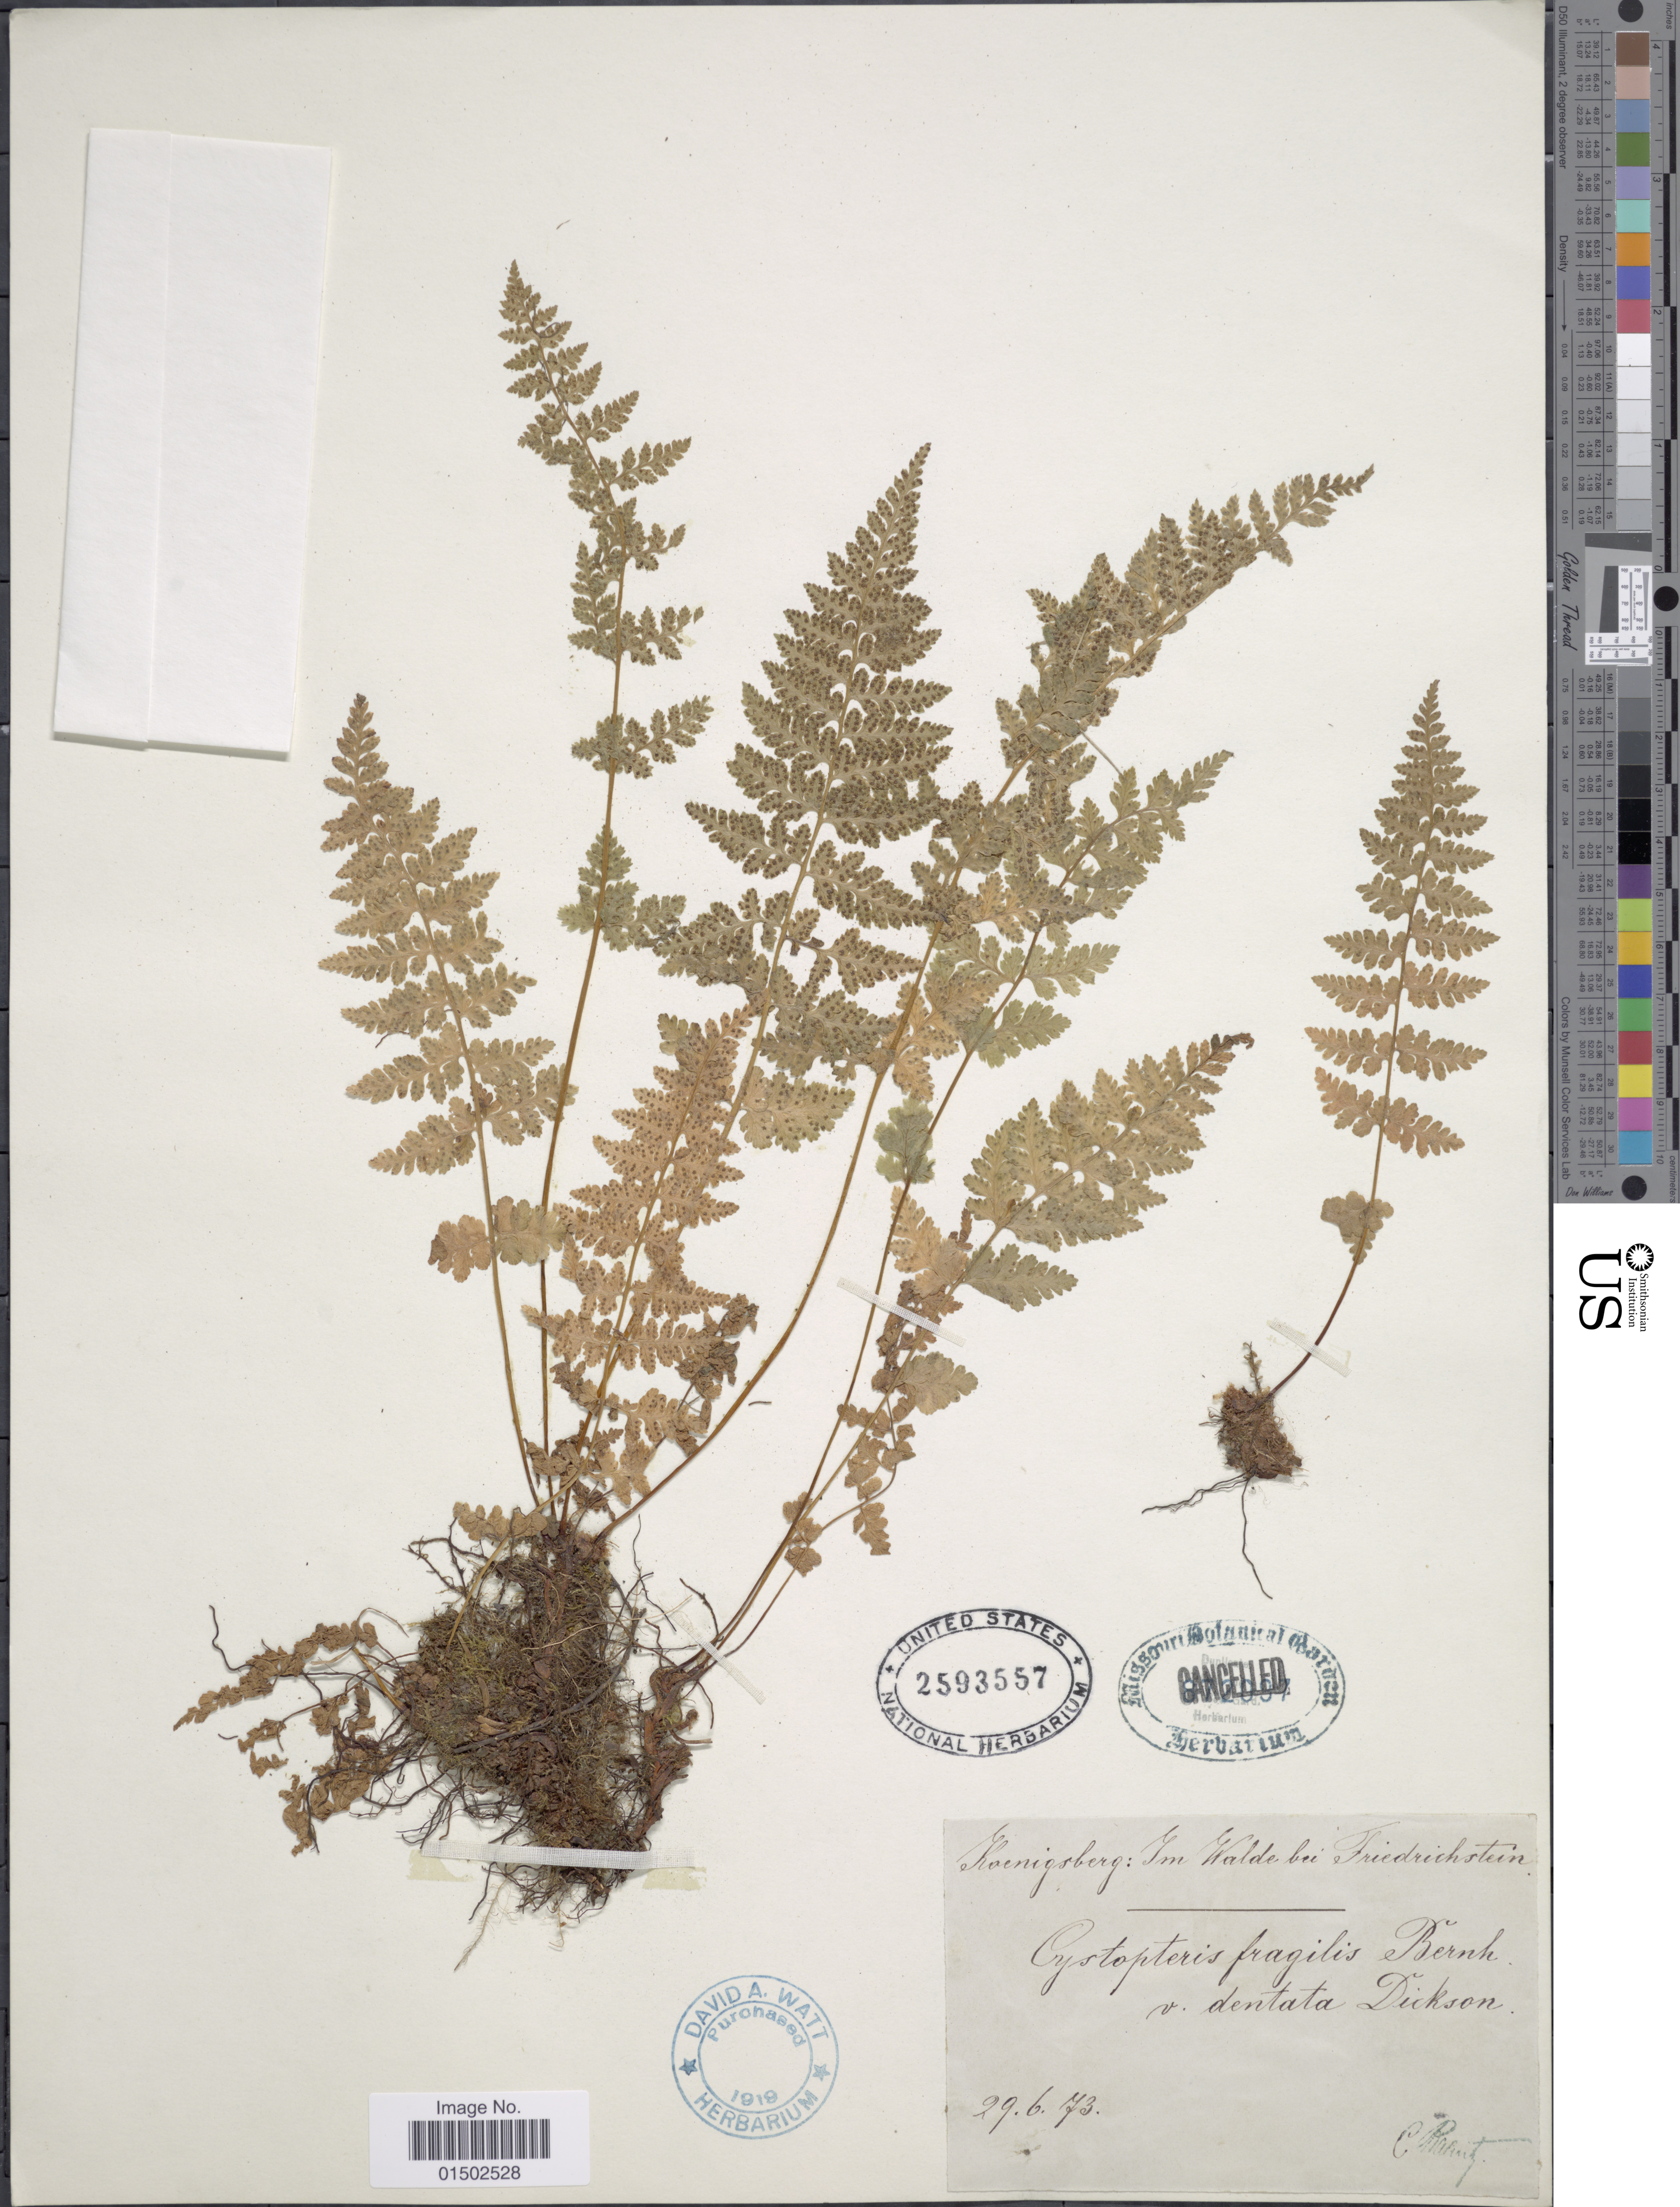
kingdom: Plantae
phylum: Tracheophyta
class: Polypodiopsida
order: Polypodiales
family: Cystopteridaceae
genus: Cystopteris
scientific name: Cystopteris fragilis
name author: (L.) Bernh.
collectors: C. Ralintz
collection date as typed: Transcribed d/m/y: 29/6/73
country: Germany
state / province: Hesse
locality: Koenigsberg: Im Walde bei Friedrichstein [interpreted]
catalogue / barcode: US 2593557